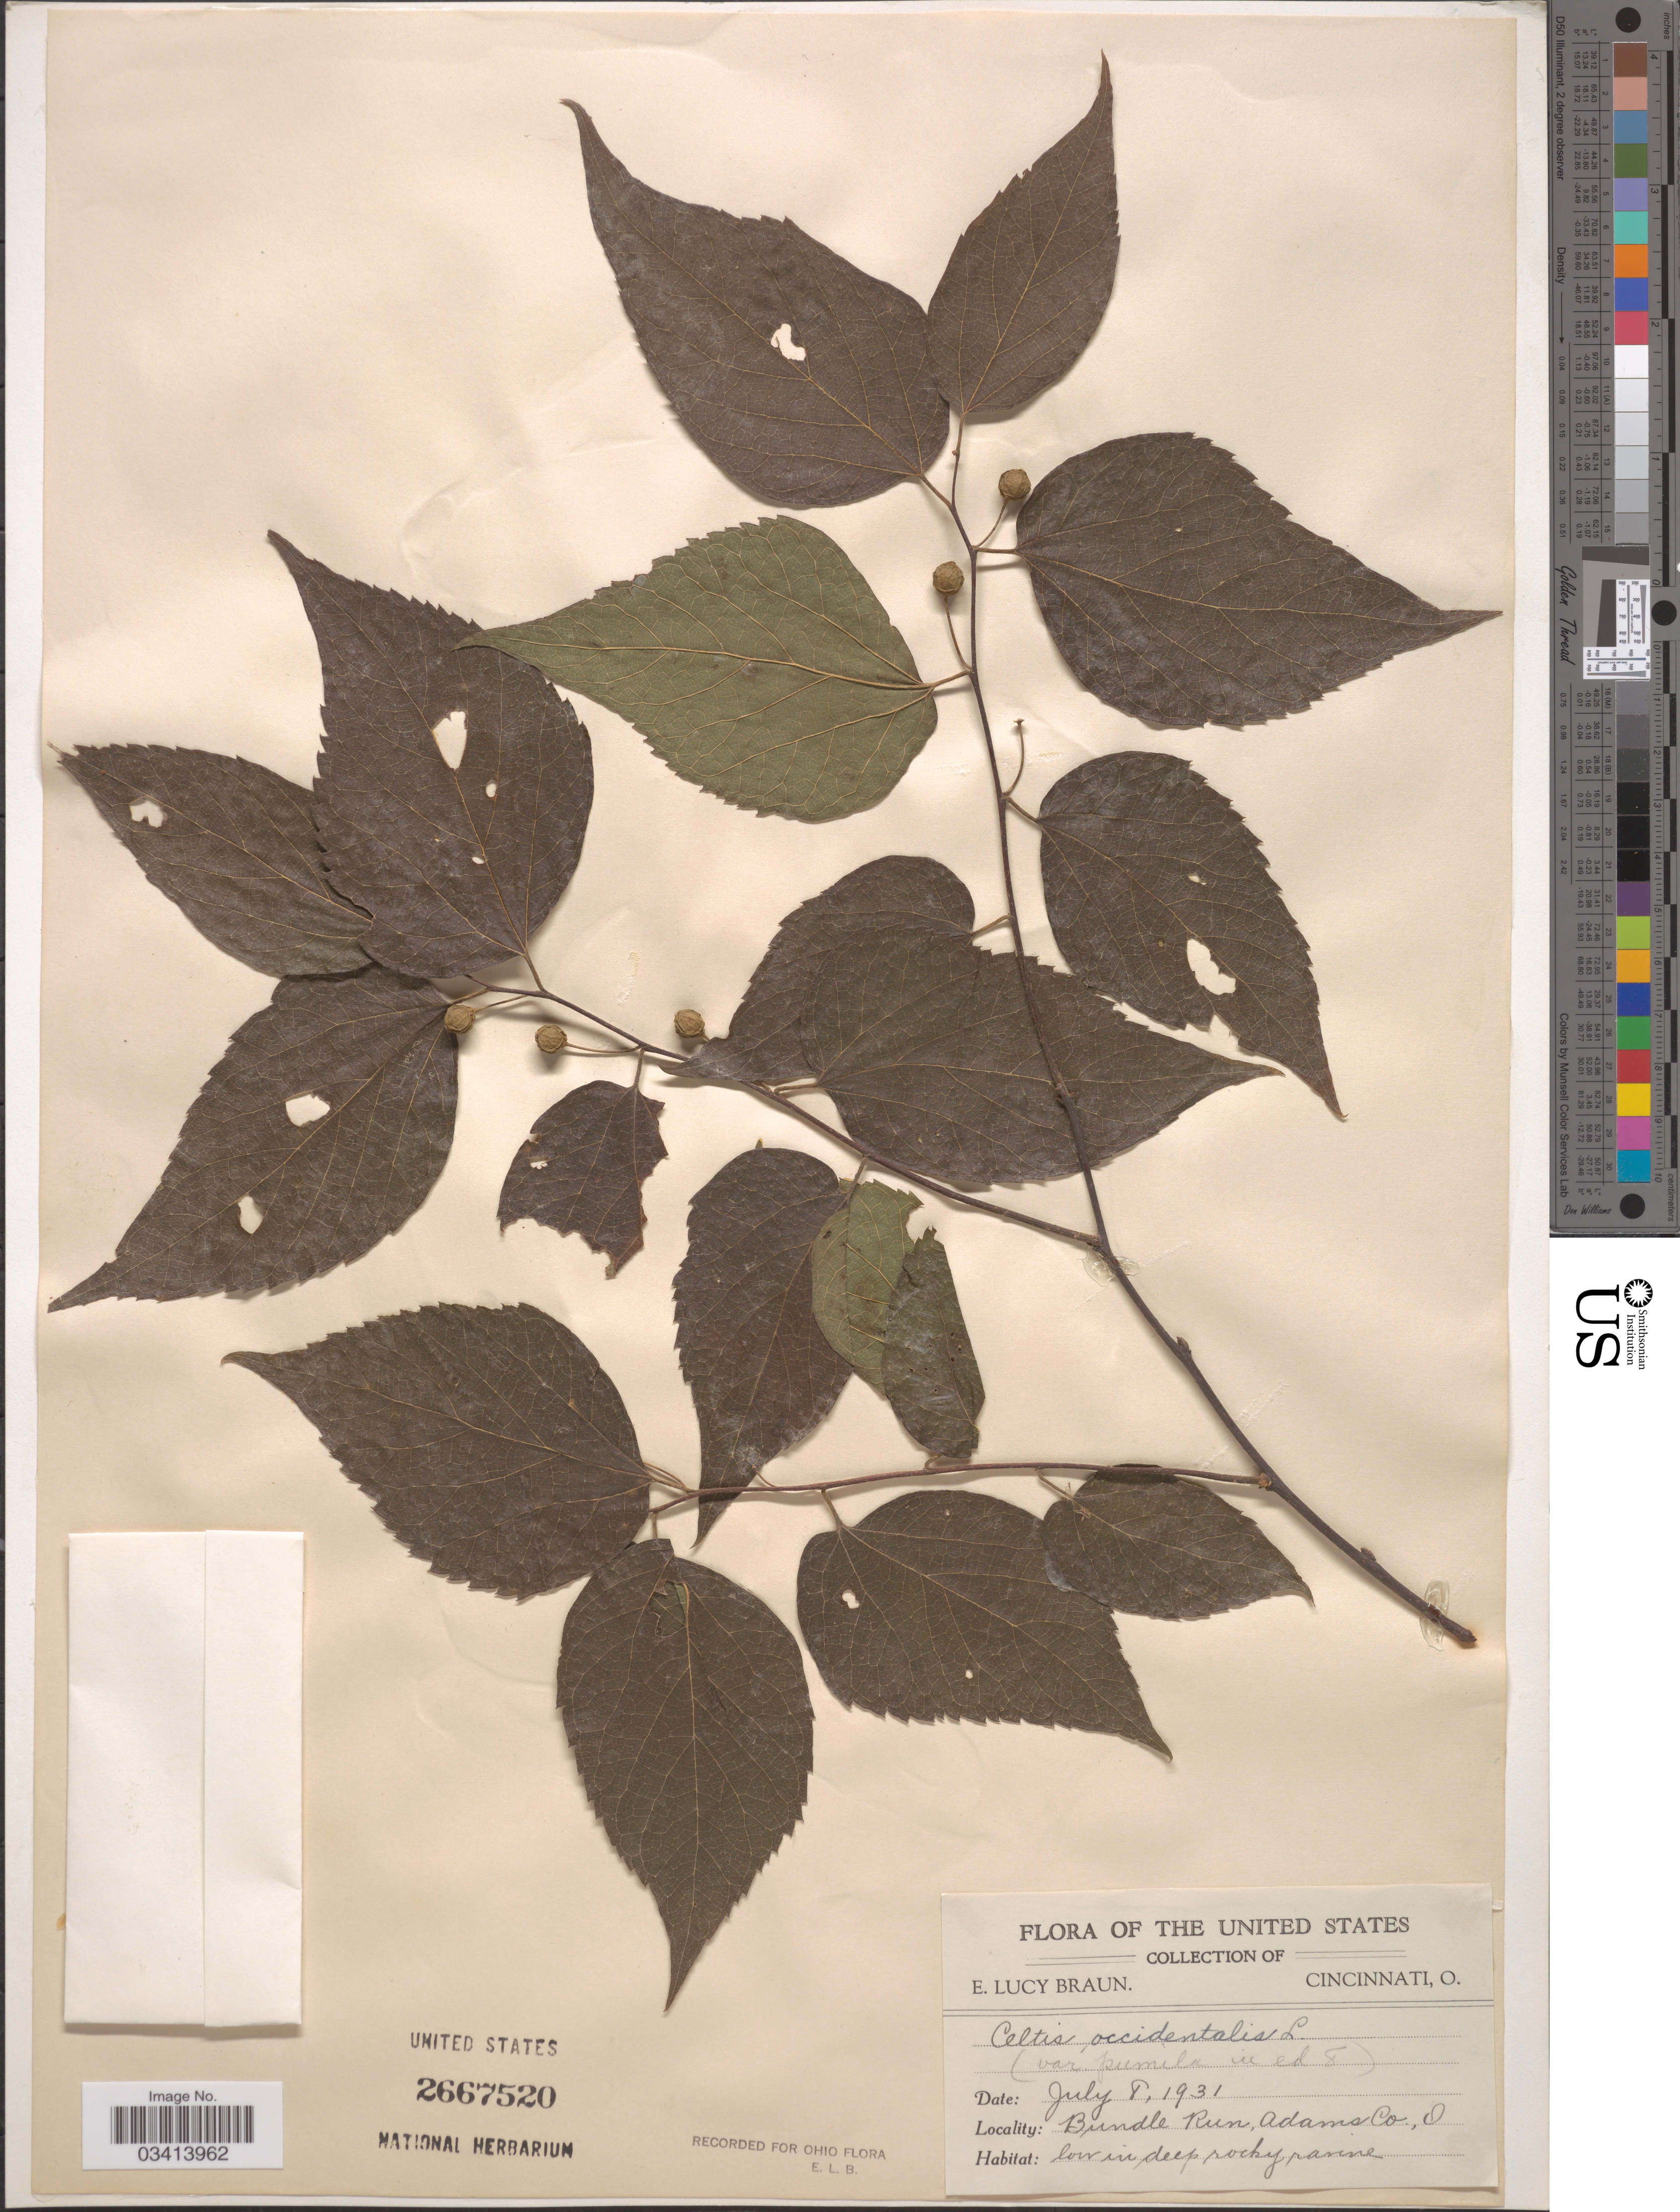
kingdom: Plantae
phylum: Tracheophyta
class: Magnoliopsida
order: Rosales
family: Cannabaceae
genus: Celtis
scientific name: Celtis occidentalis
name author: L.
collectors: E. L. Braun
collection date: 1931-07-08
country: United States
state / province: Ohio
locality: Bundle Run, Adams Co.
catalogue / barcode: US 2667520